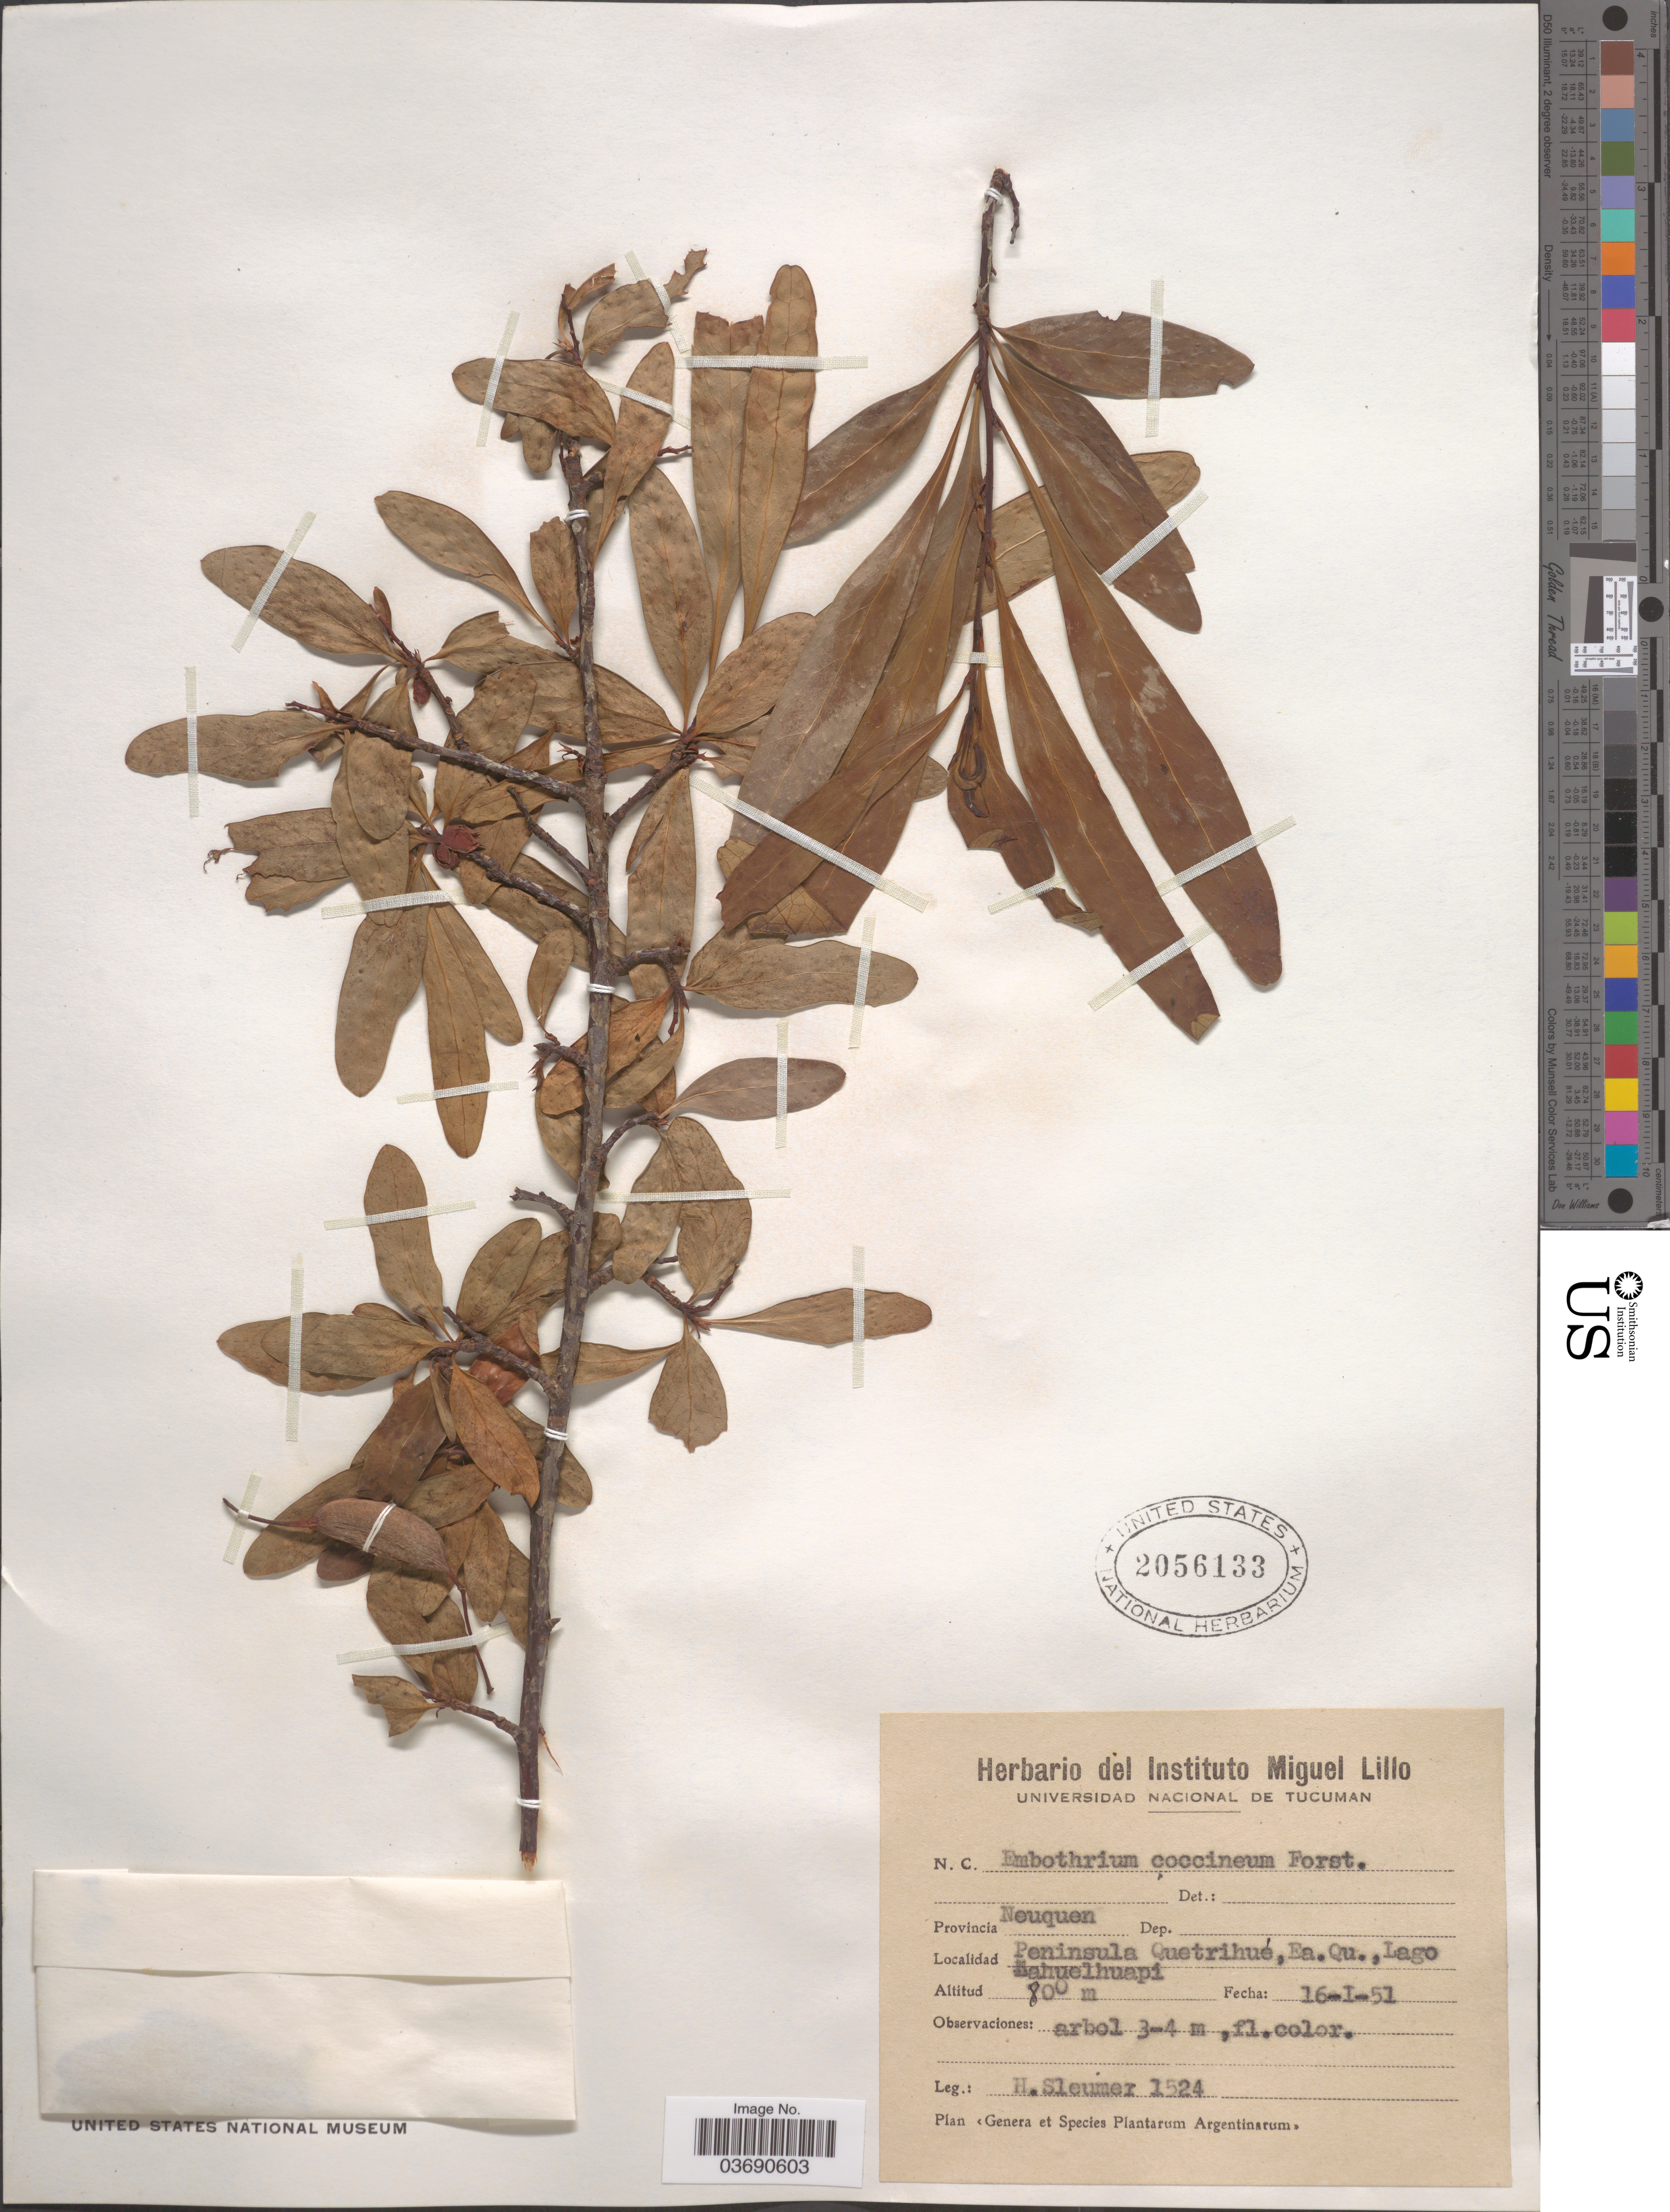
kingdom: Plantae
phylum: Tracheophyta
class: Magnoliopsida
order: Proteales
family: Proteaceae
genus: Embothrium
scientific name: Embothrium coccineum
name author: J.R. Forst. & G. Forst.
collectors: H. O. Sleumer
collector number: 1524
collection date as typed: Transcribed d/m/y: 16/1/51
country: Argentina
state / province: Neuquen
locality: Peninsula Quetrihué, Ea.Qu.,Lago Nahuelhuapi.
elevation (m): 800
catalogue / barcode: US 2056133